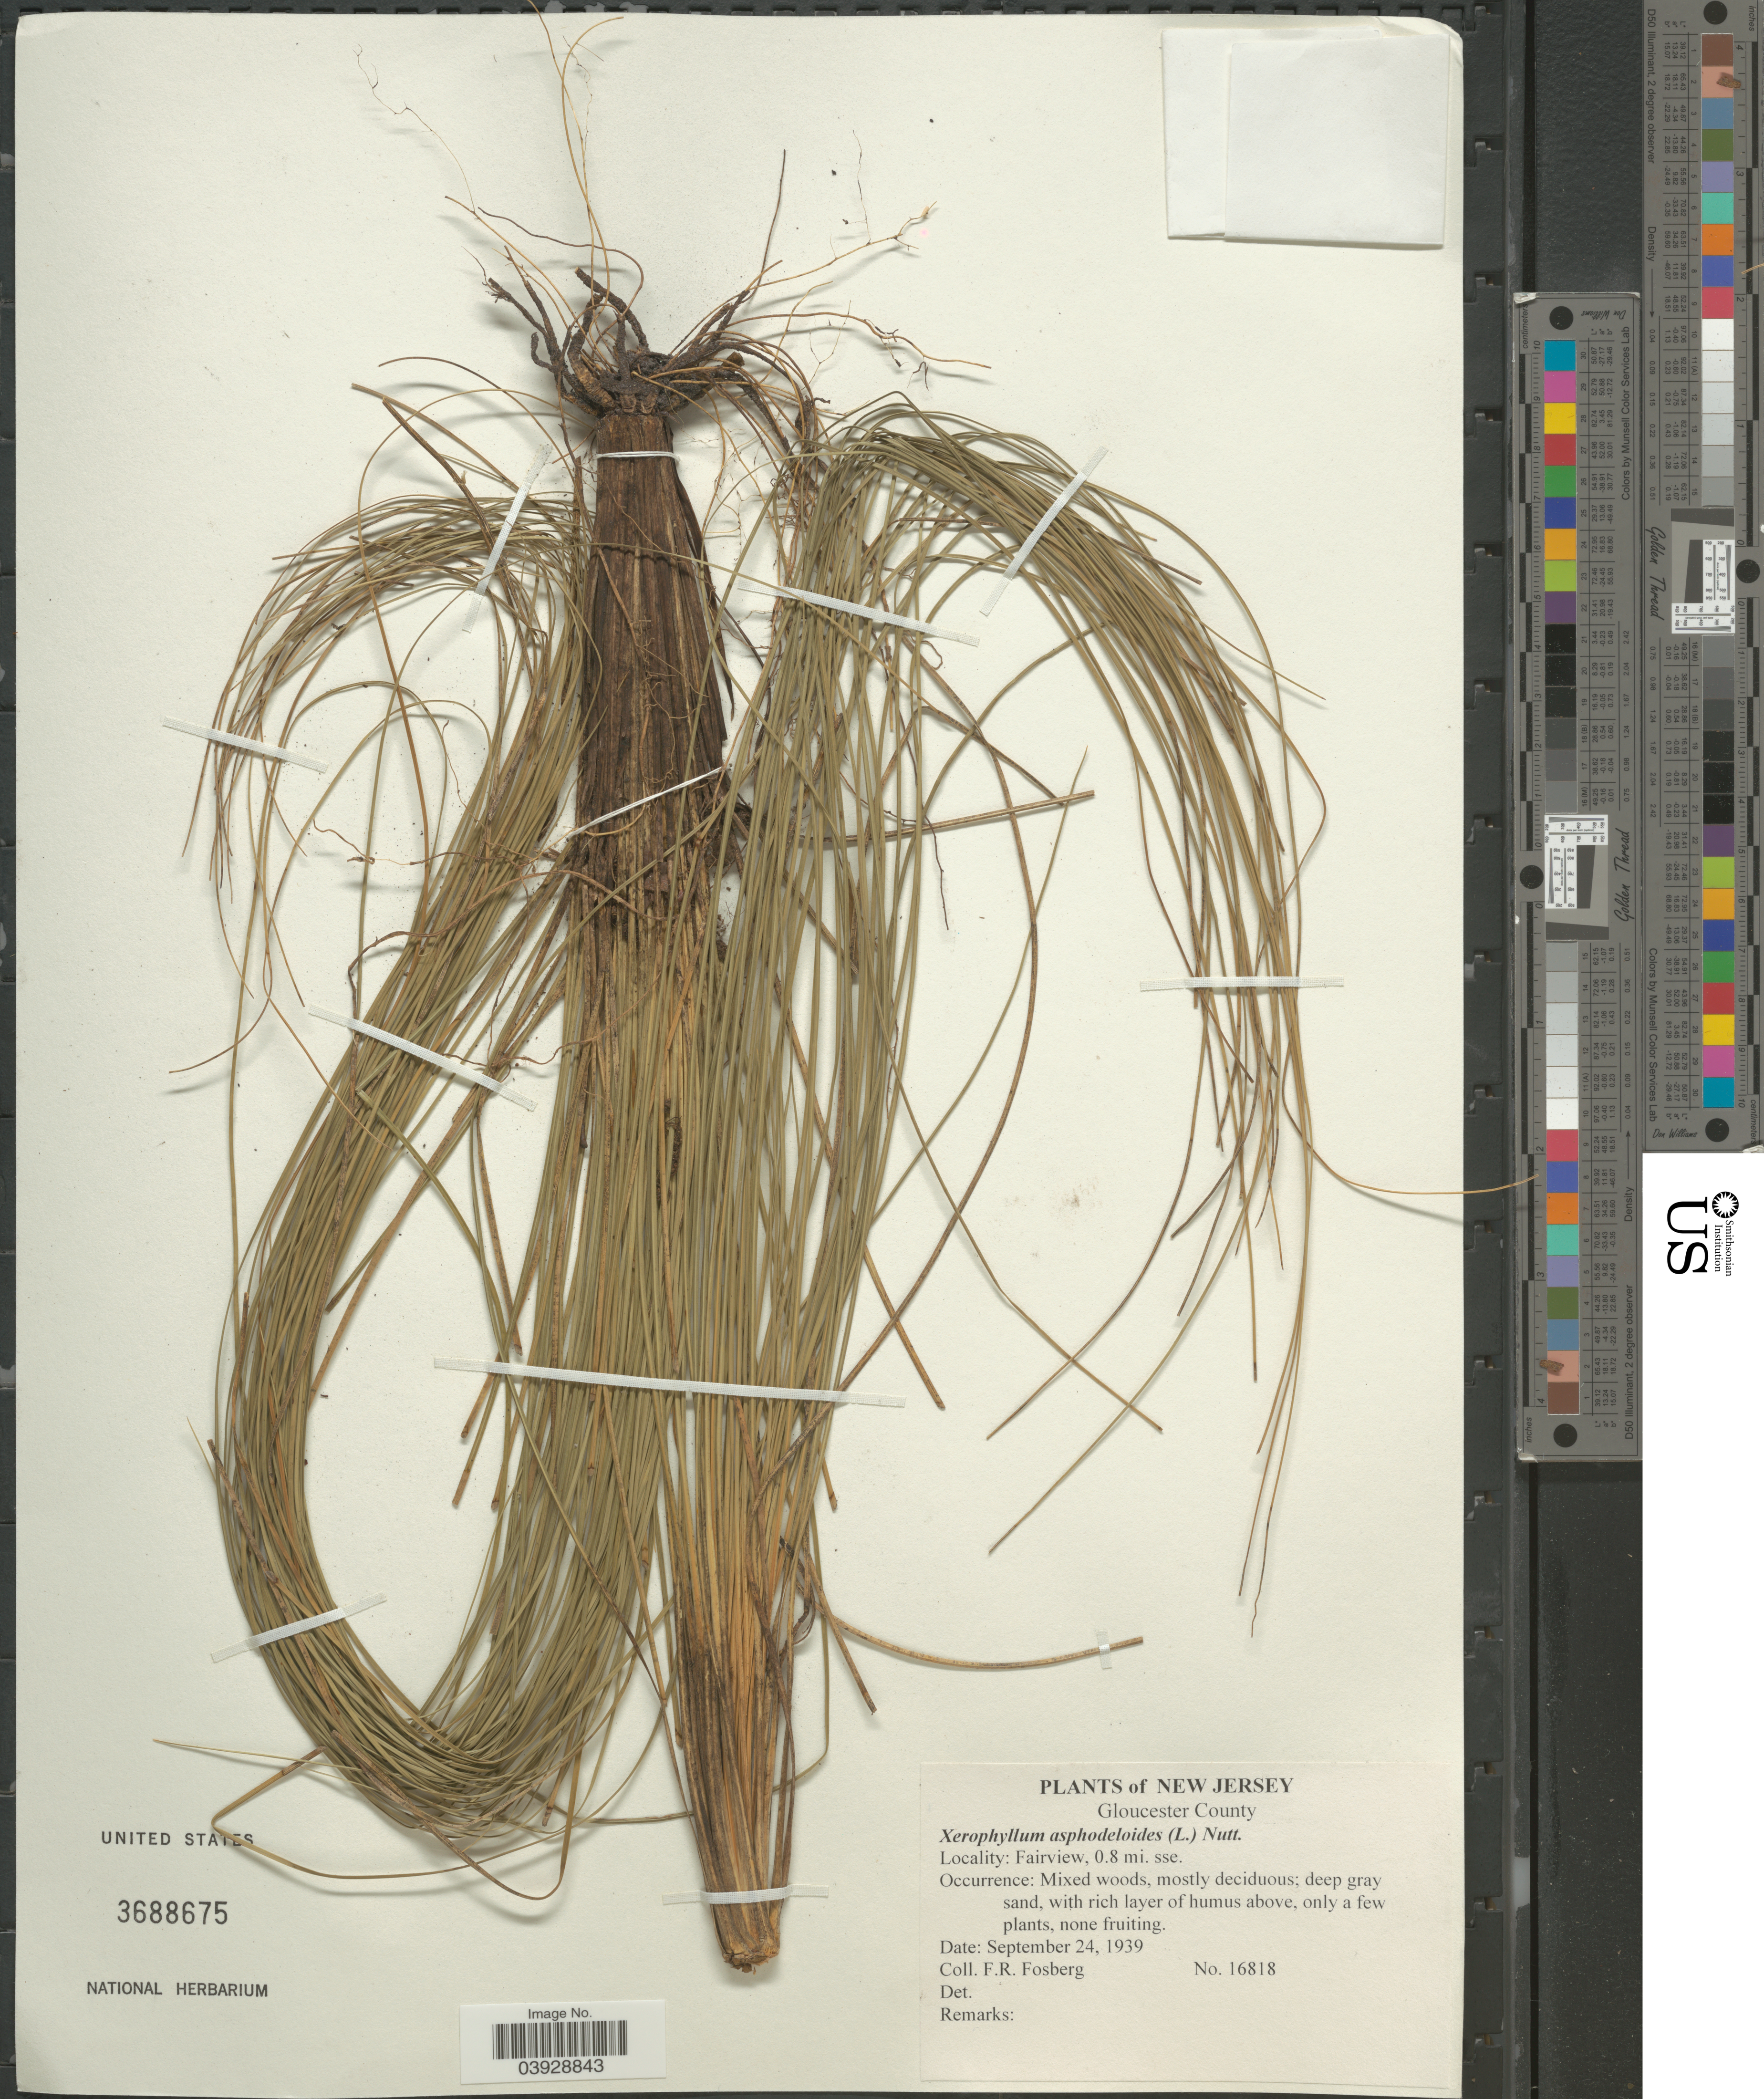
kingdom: Plantae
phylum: Tracheophyta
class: Liliopsida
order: Liliales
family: Melanthiaceae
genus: Xerophyllum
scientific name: Xerophyllum asphodeloides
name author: (L.) Nutt.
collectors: F. R. Fosberg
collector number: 16818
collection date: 1939-09-24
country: United States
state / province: New Jersey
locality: Gloucester County. Fairview, 0.8 mi. sse.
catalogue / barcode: US 3688675